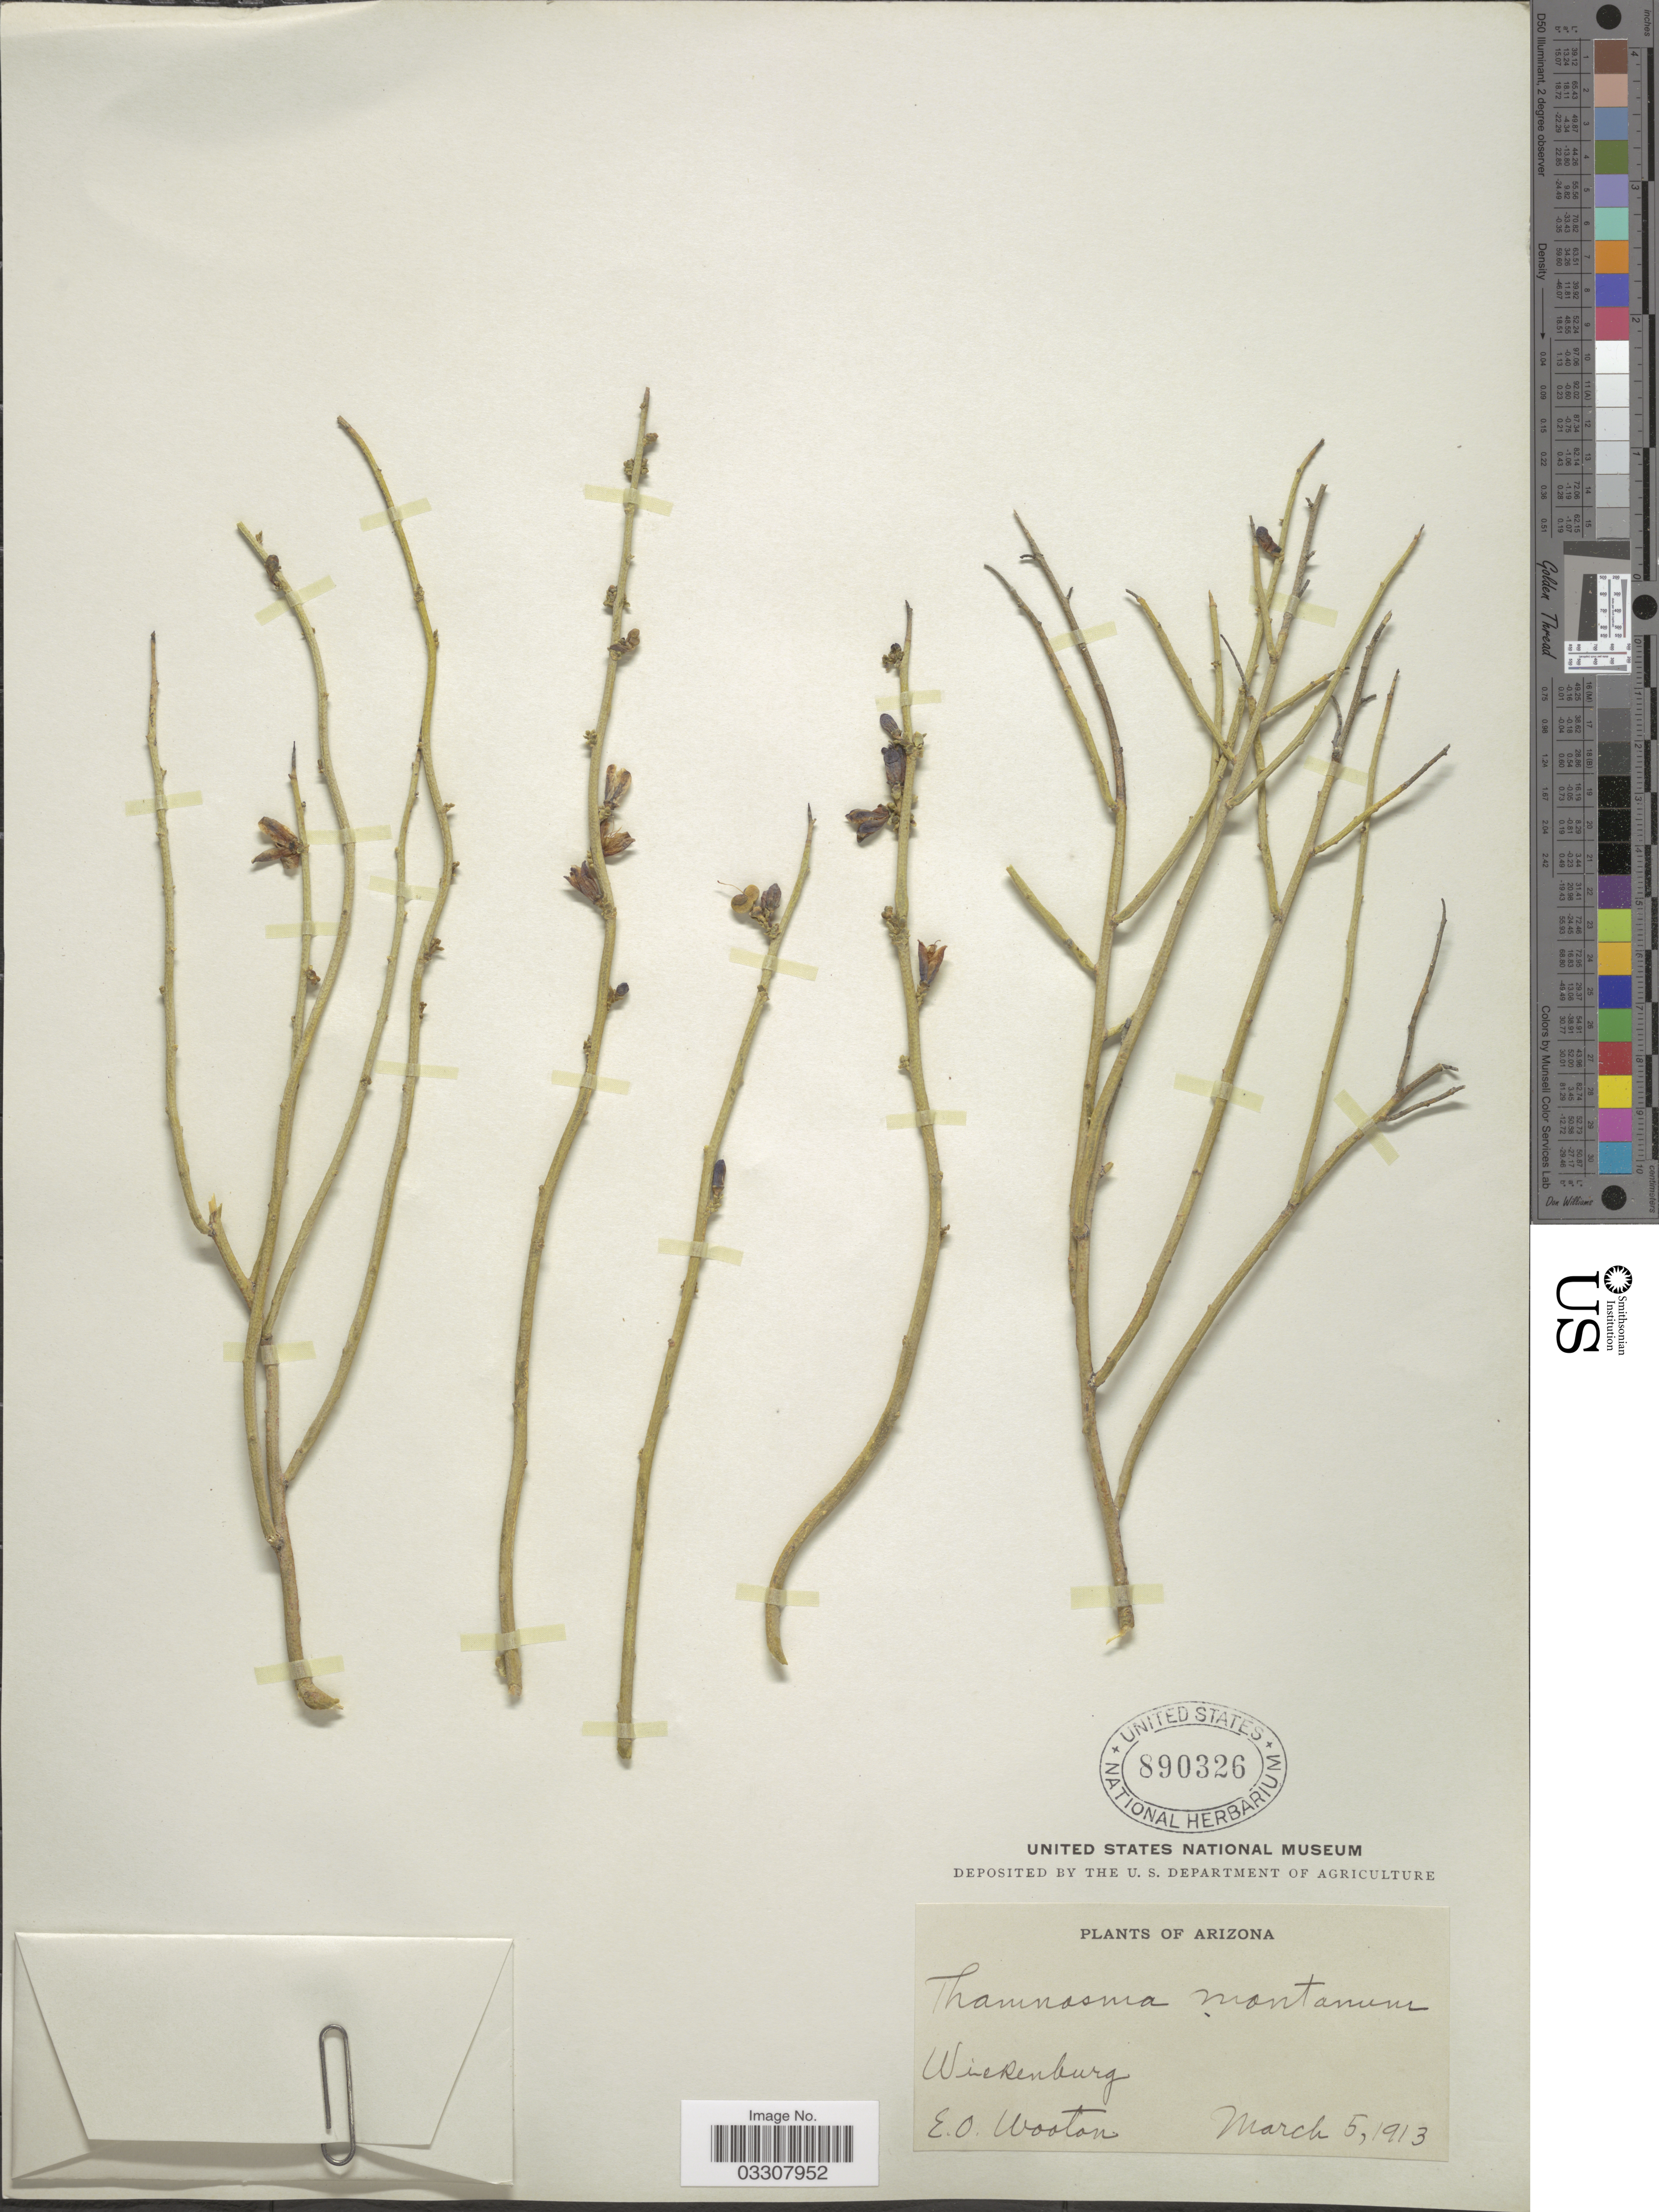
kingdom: Plantae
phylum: Tracheophyta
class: Magnoliopsida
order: Sapindales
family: Rutaceae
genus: Thamnosma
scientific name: Thamnosma montana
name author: Torr. & Frém.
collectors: E. O. Wooton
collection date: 1913-03-05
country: United States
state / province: Arizona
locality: Wickenburg.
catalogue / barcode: US 890326